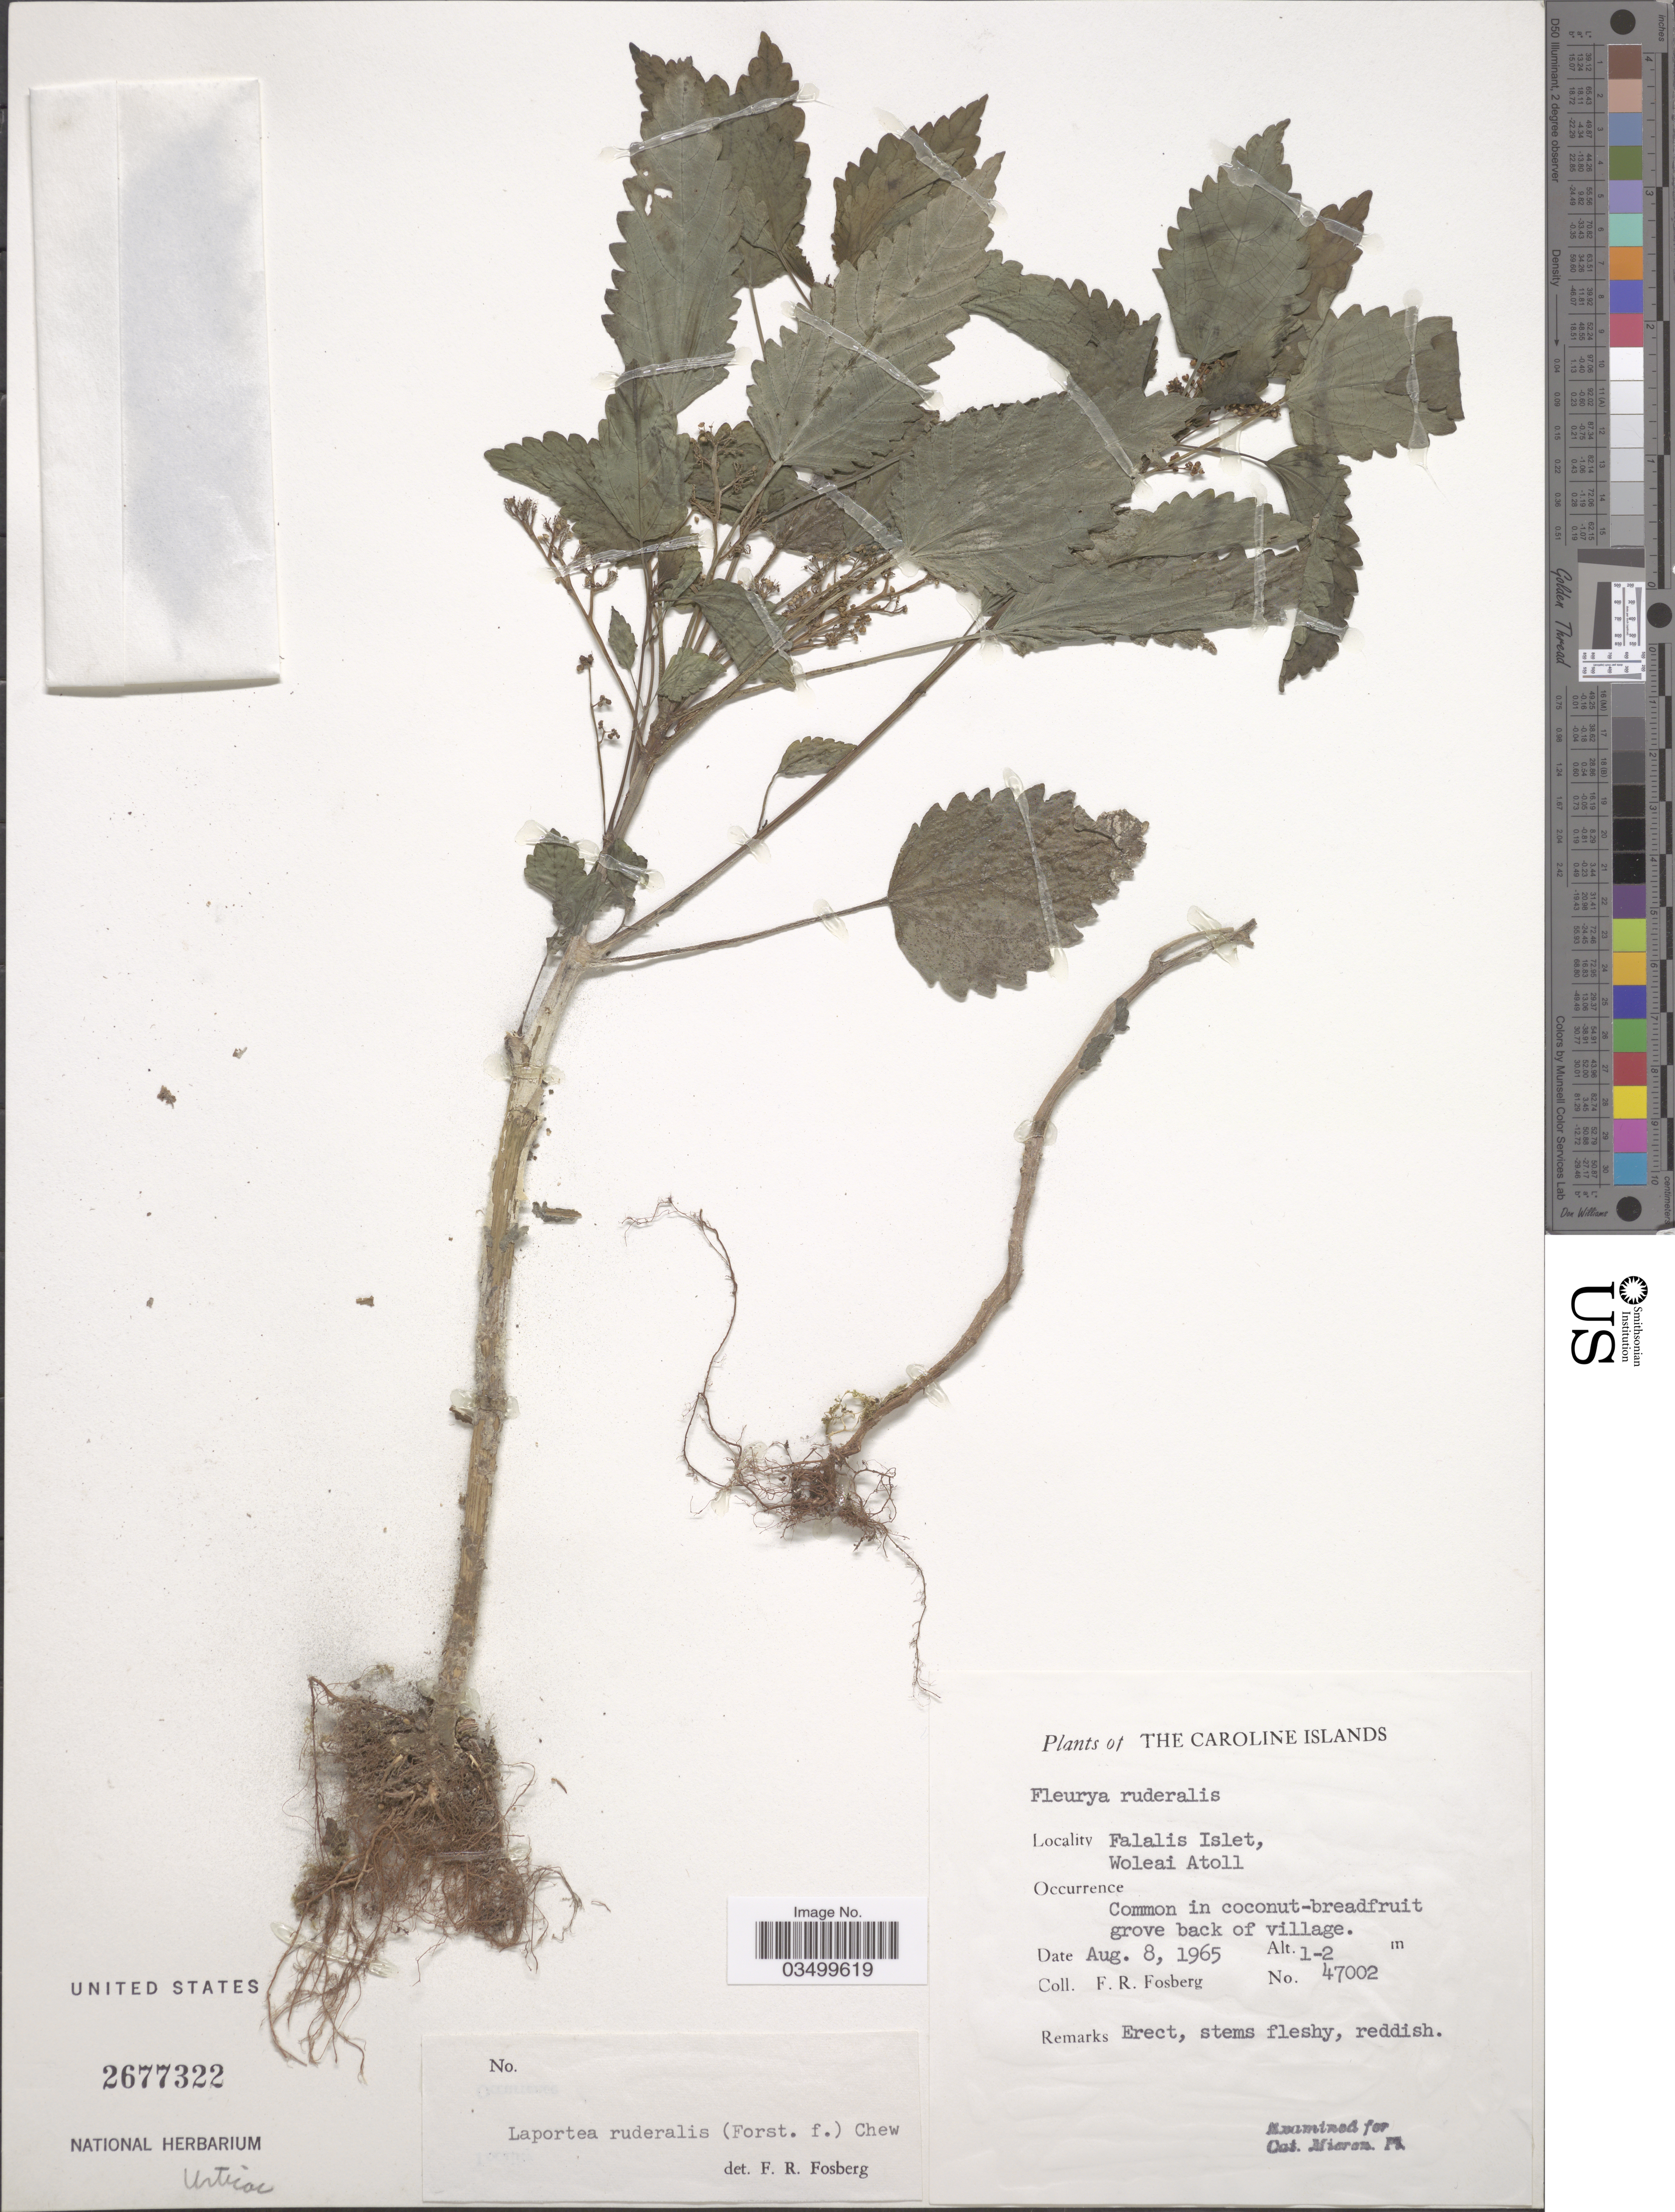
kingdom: Plantae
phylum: Tracheophyta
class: Magnoliopsida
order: Rosales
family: Urticaceae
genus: Laportea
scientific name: Laportea ruderalis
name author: (G. Forst.) Chew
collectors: F. R. Fosberg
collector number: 47002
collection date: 1965-08-08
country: Micronesia, Federated States of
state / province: Yap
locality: Caroline Islands. Falalis Islet, Woleai Atoll.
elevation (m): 1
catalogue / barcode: US 2677322